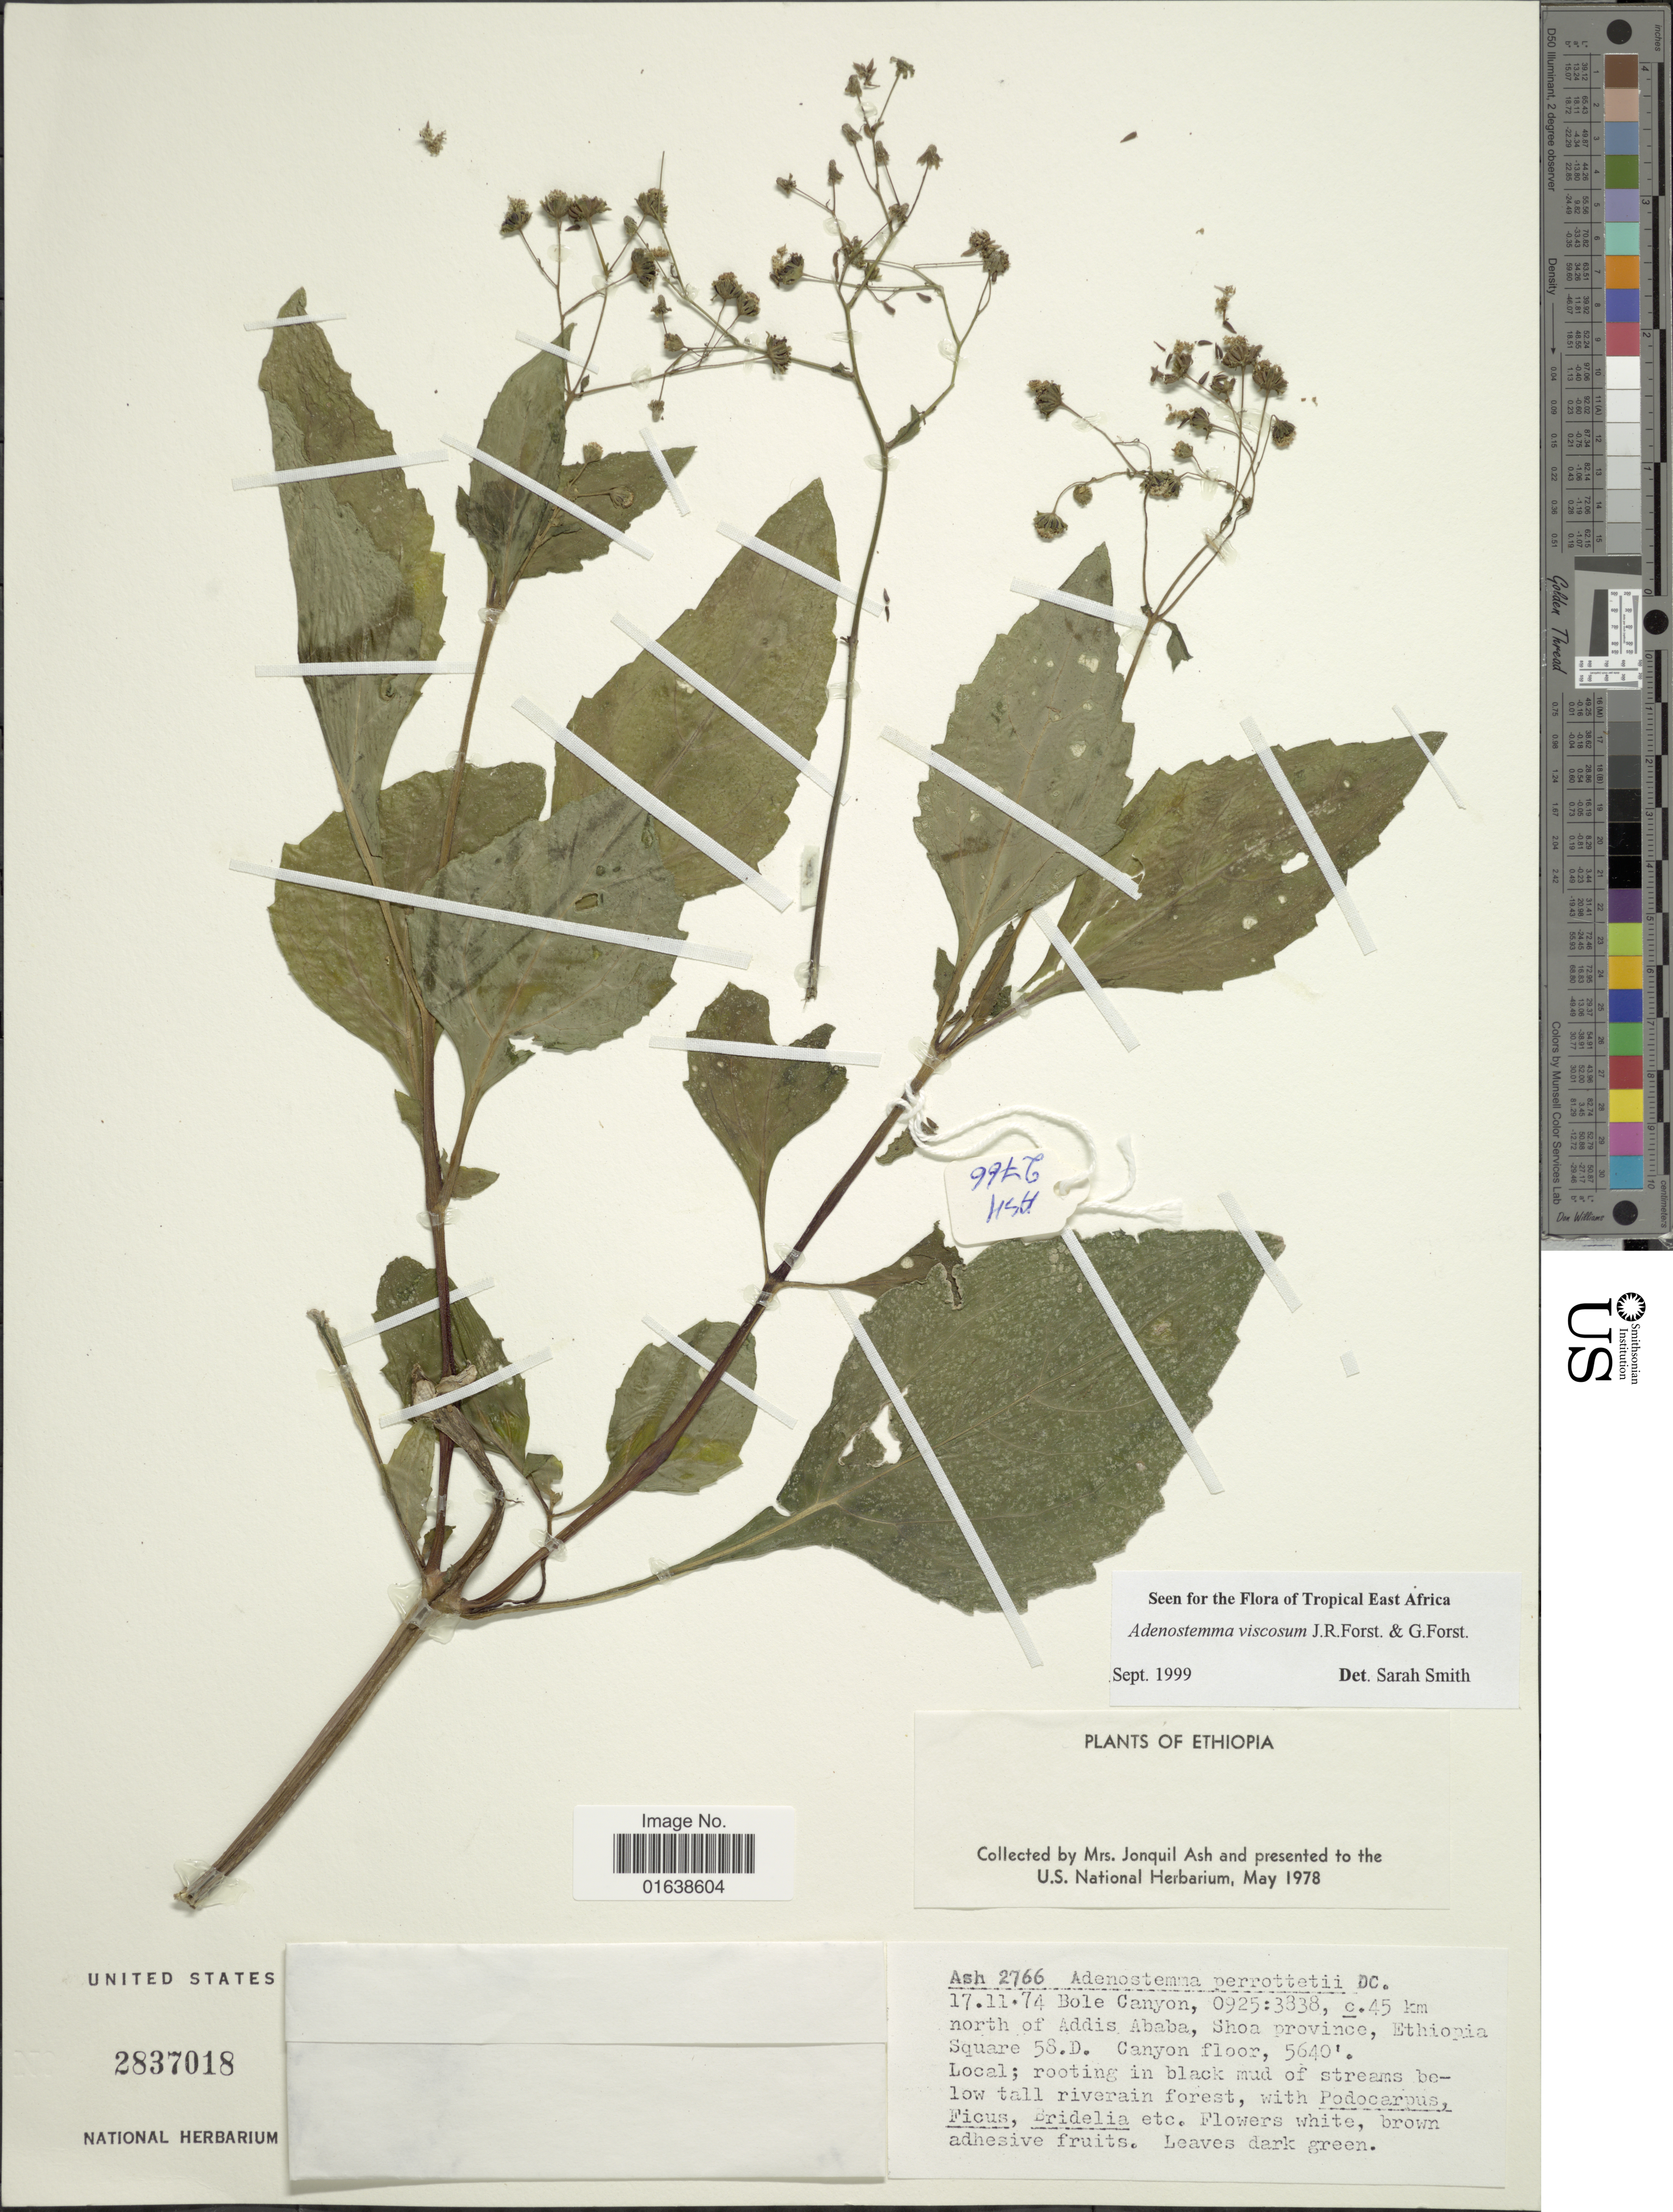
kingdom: Plantae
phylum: Tracheophyta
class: Magnoliopsida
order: Asterales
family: Asteraceae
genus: Adenostemma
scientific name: Adenostemma viscosum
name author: J.R. Forst. & G. Forst.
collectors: J. Ash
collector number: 2766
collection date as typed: Transcribed d/m/y: 17/11/74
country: Ethiopia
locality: Bole Canyon, c. 45 km north of Addis Ababa, Shoa province, Ethiopia Square 58.D. Canyon florr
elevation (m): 1719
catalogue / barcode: US 2837018